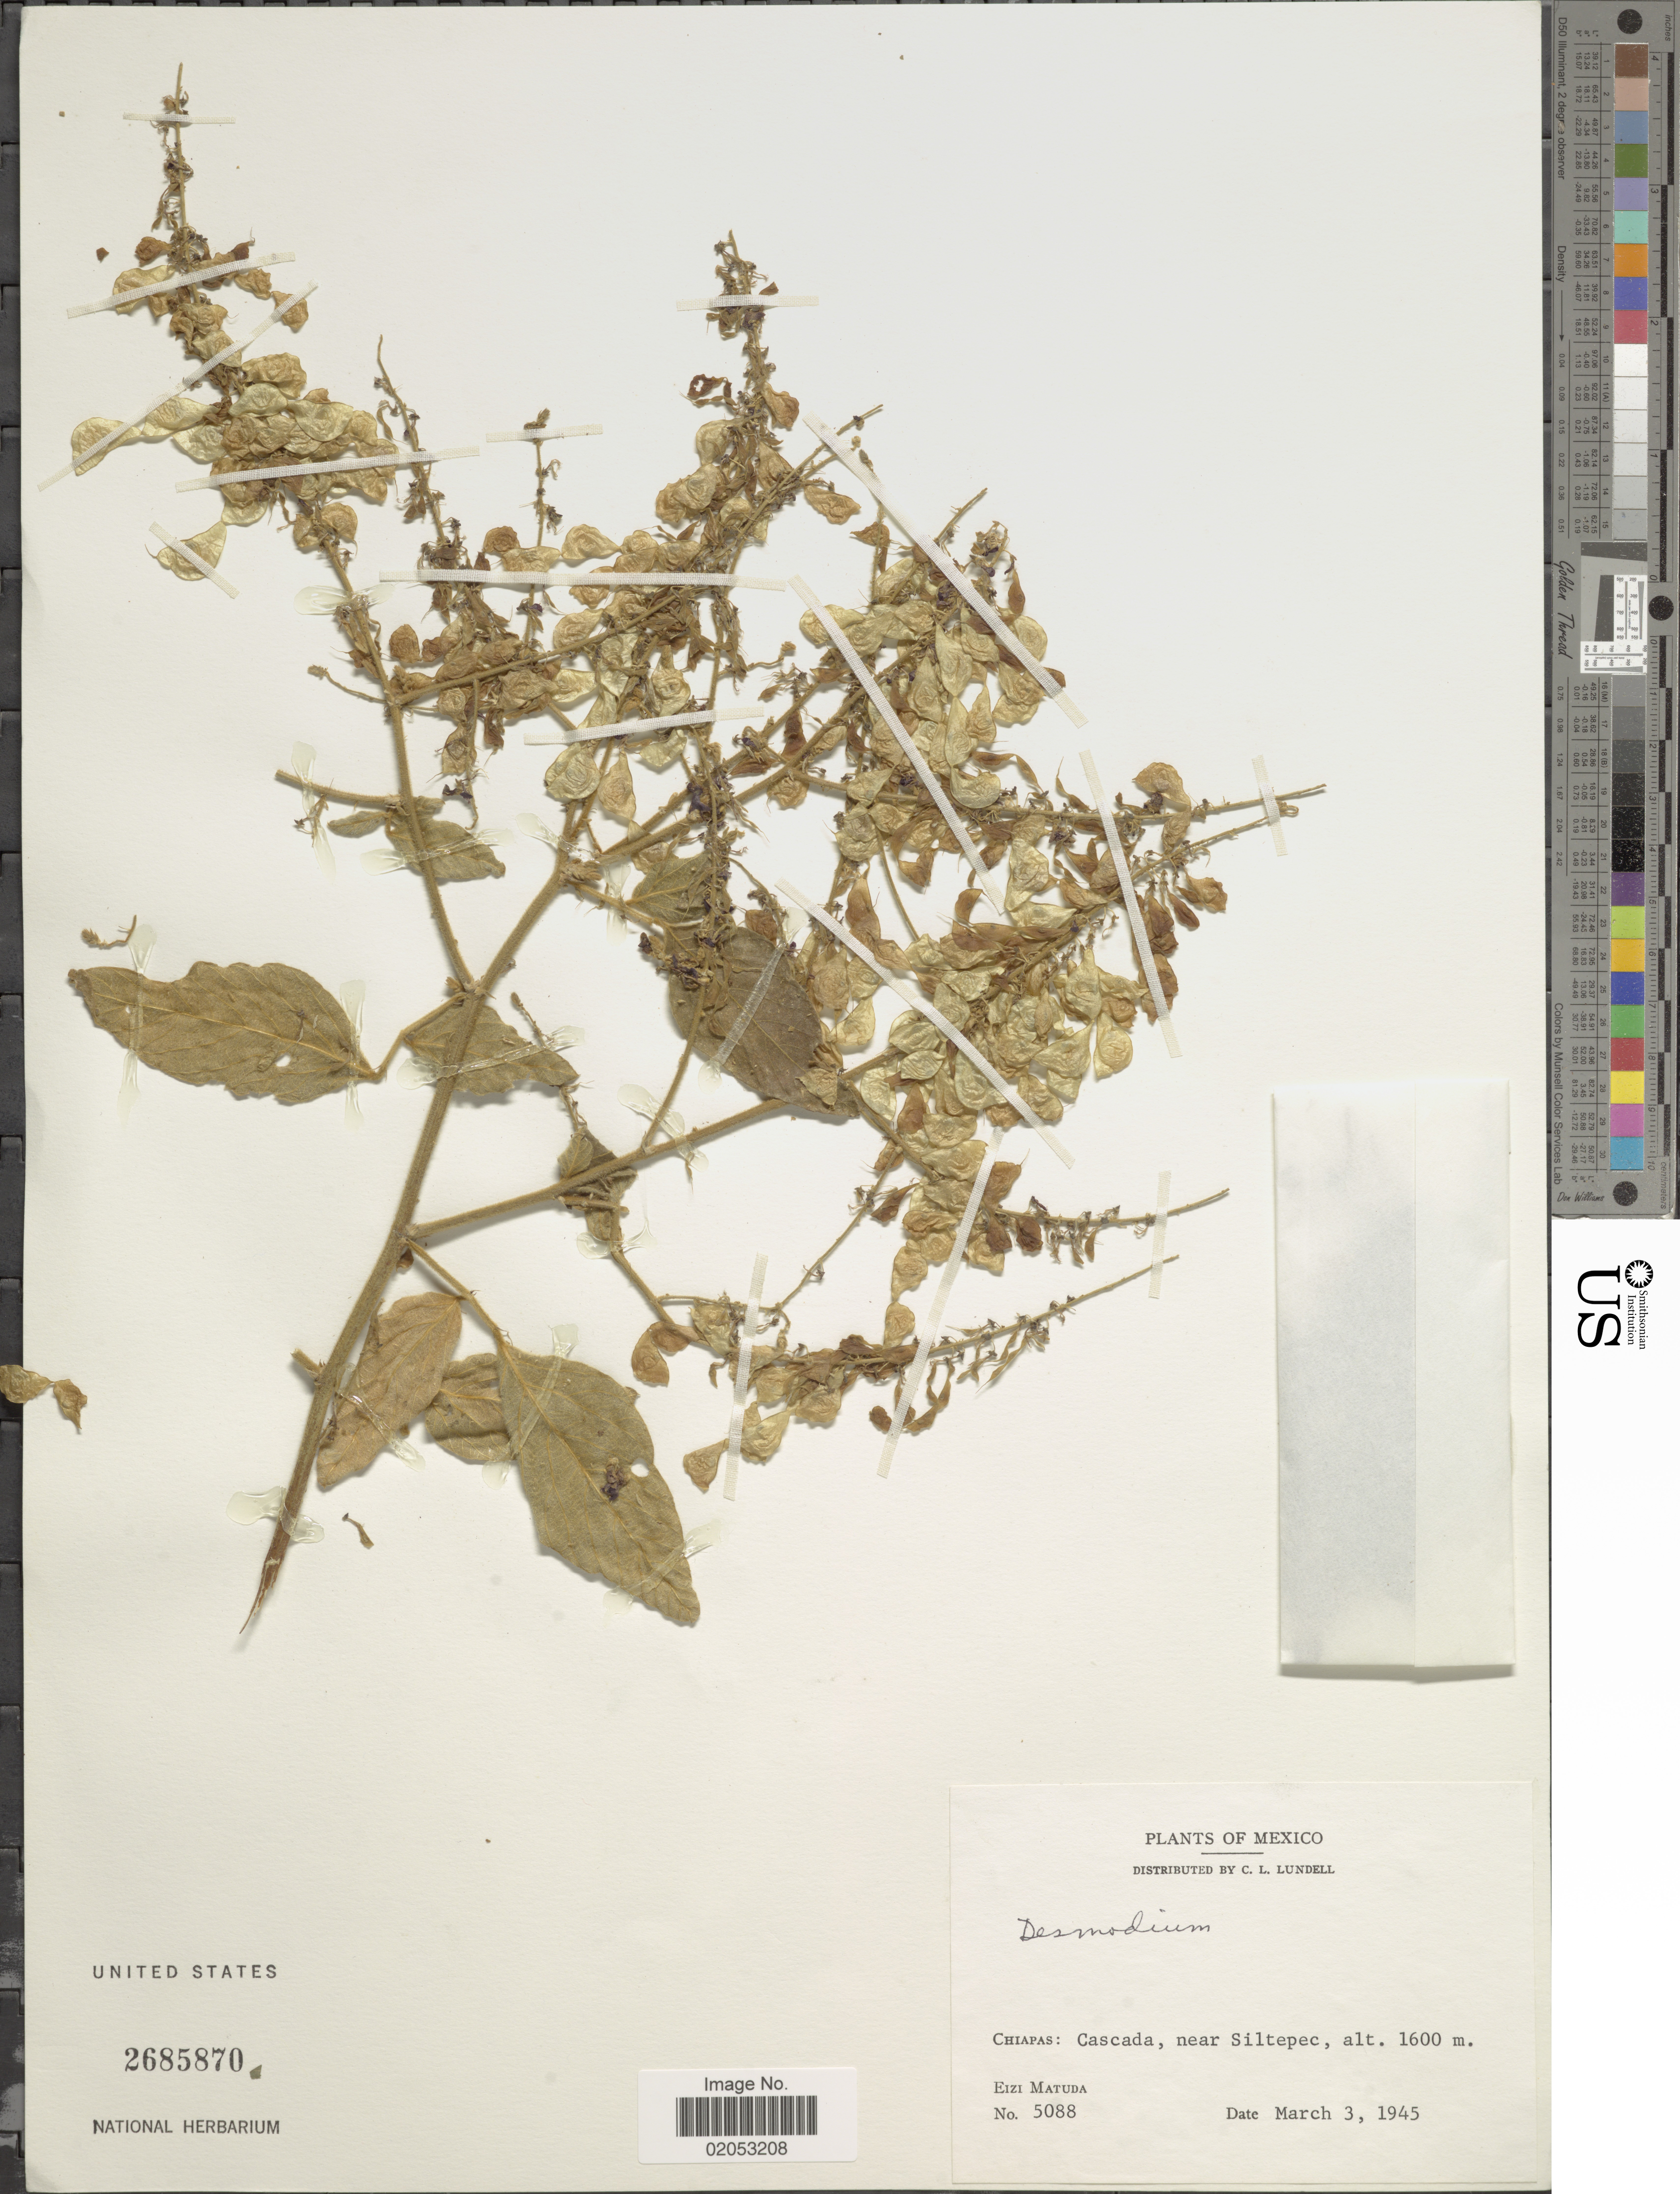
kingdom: Plantae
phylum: Tracheophyta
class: Magnoliopsida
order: Fabales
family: Fabaceae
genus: Desmodium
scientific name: Desmodium sp.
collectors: E. Matuda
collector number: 5088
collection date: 1945-03-03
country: Mexico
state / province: Chiapas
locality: Cascada, near Siltepec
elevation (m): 1600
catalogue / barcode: US 2685870